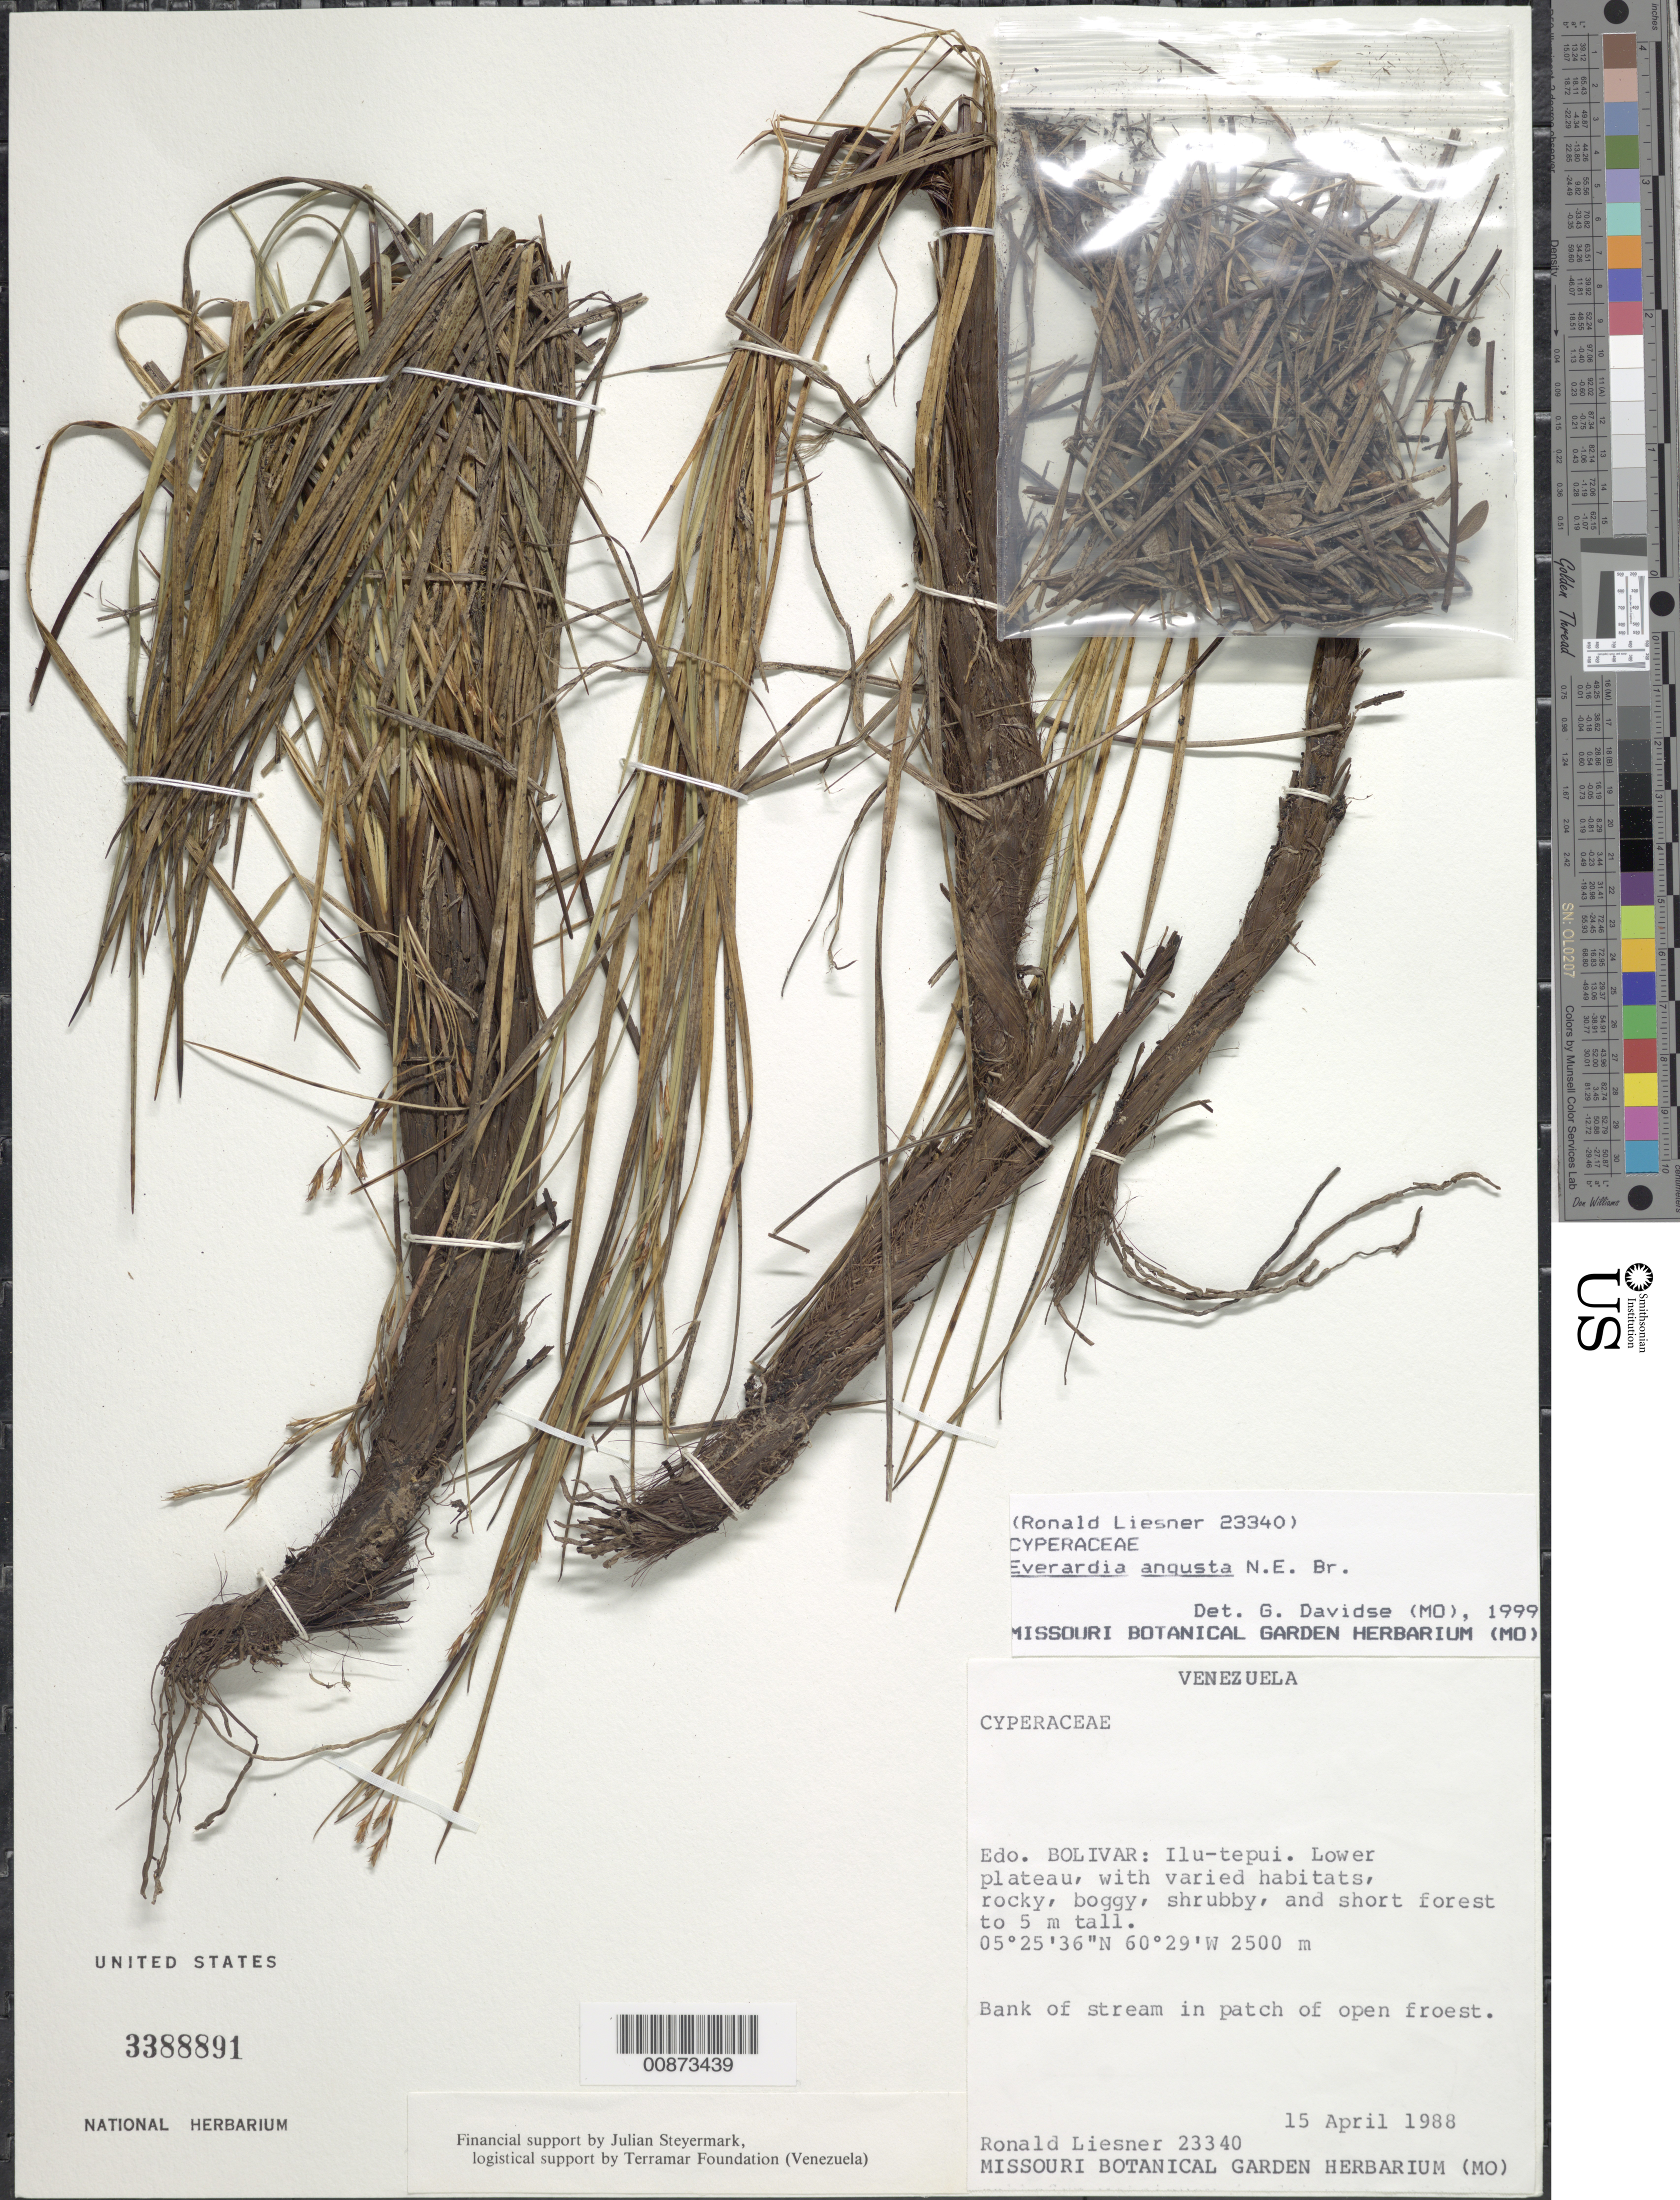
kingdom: Plantae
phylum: Tracheophyta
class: Liliopsida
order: Poales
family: Cyperaceae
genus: Cephalocarpus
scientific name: Cephalocarpus angustus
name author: (N.E. Br.) S.M. Costa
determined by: Strong, Mark T., (BOT), Smithsonian Institution - National Museum of Natural History (UNITED STATES)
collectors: R. L. Liesner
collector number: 23340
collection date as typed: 15-Apr-88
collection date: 1988-04-15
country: Venezuela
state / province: Bolívar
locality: Ilu-tepuí, lower plateau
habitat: Bank of stream in patch of open forest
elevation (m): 2500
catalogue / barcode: US 3388891